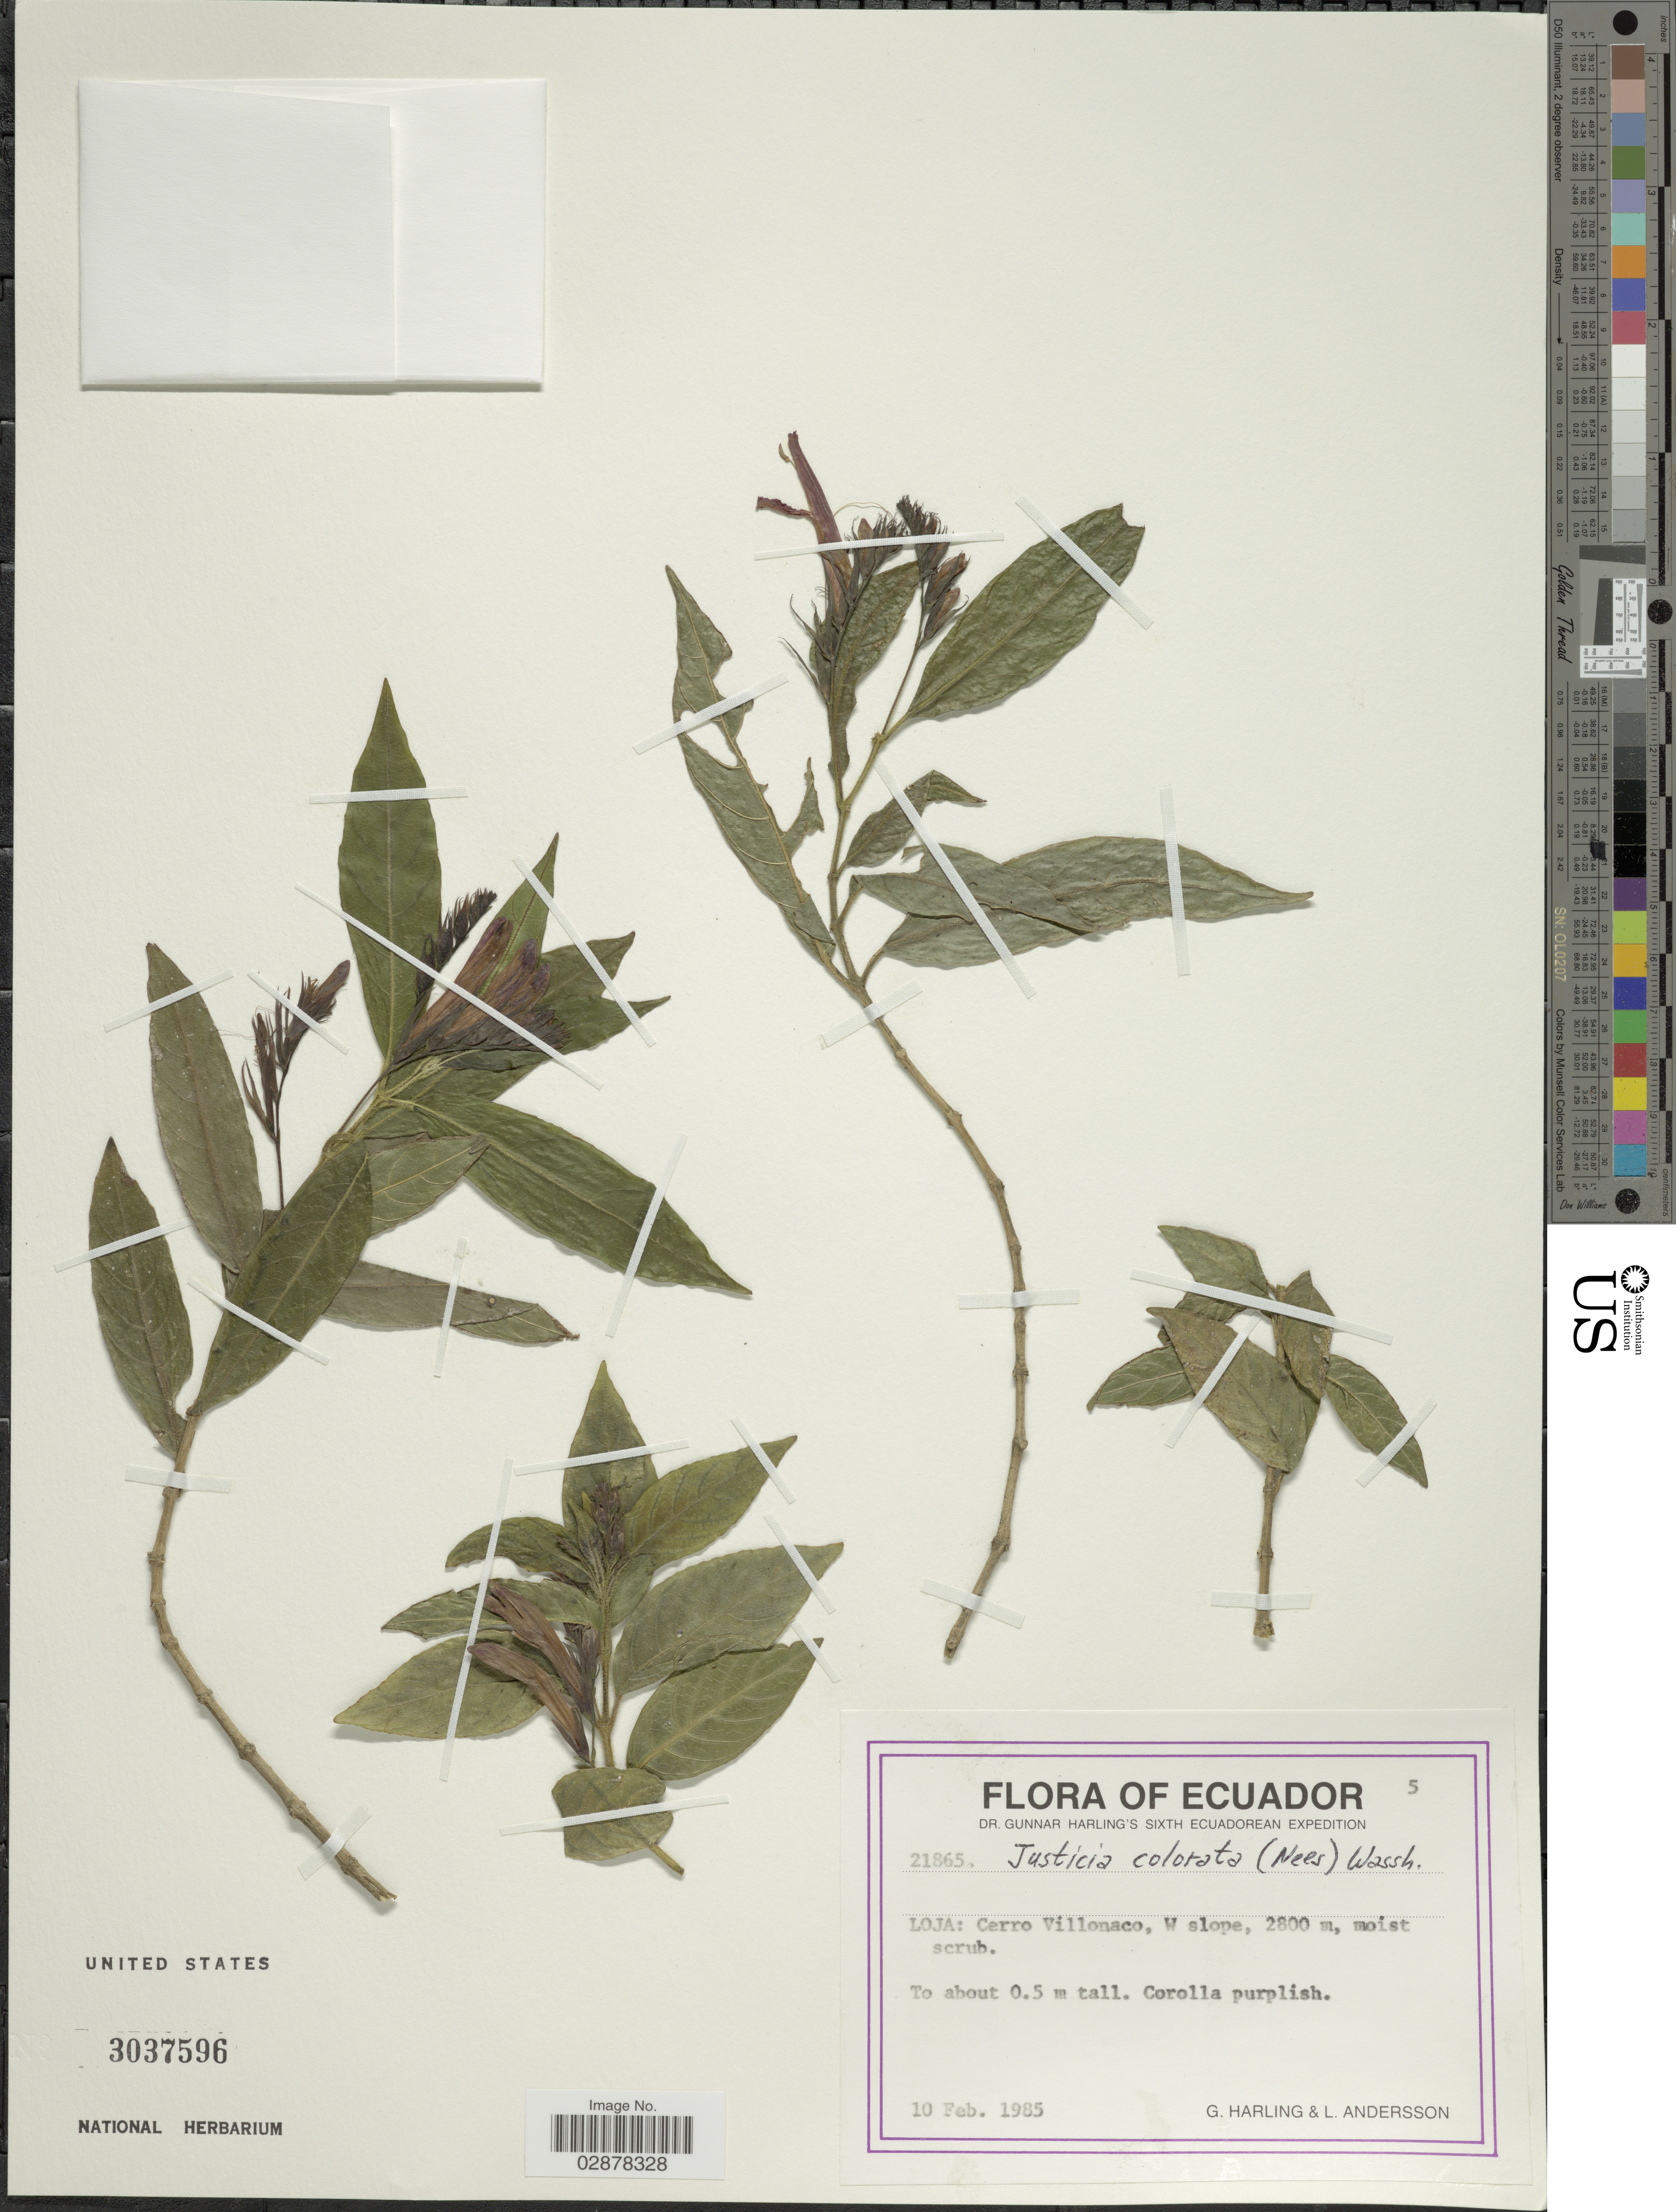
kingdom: Plantae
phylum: Tracheophyta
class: Magnoliopsida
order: Lamiales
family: Acanthaceae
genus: Justicia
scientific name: Justicia colorata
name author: (Nees) Wassh.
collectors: G. Harling & L. Andersson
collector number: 21865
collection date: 1985-02-10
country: Ecuador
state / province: Loja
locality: Cerro Villonaco, W Slope.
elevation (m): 2800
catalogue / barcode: US 3037596